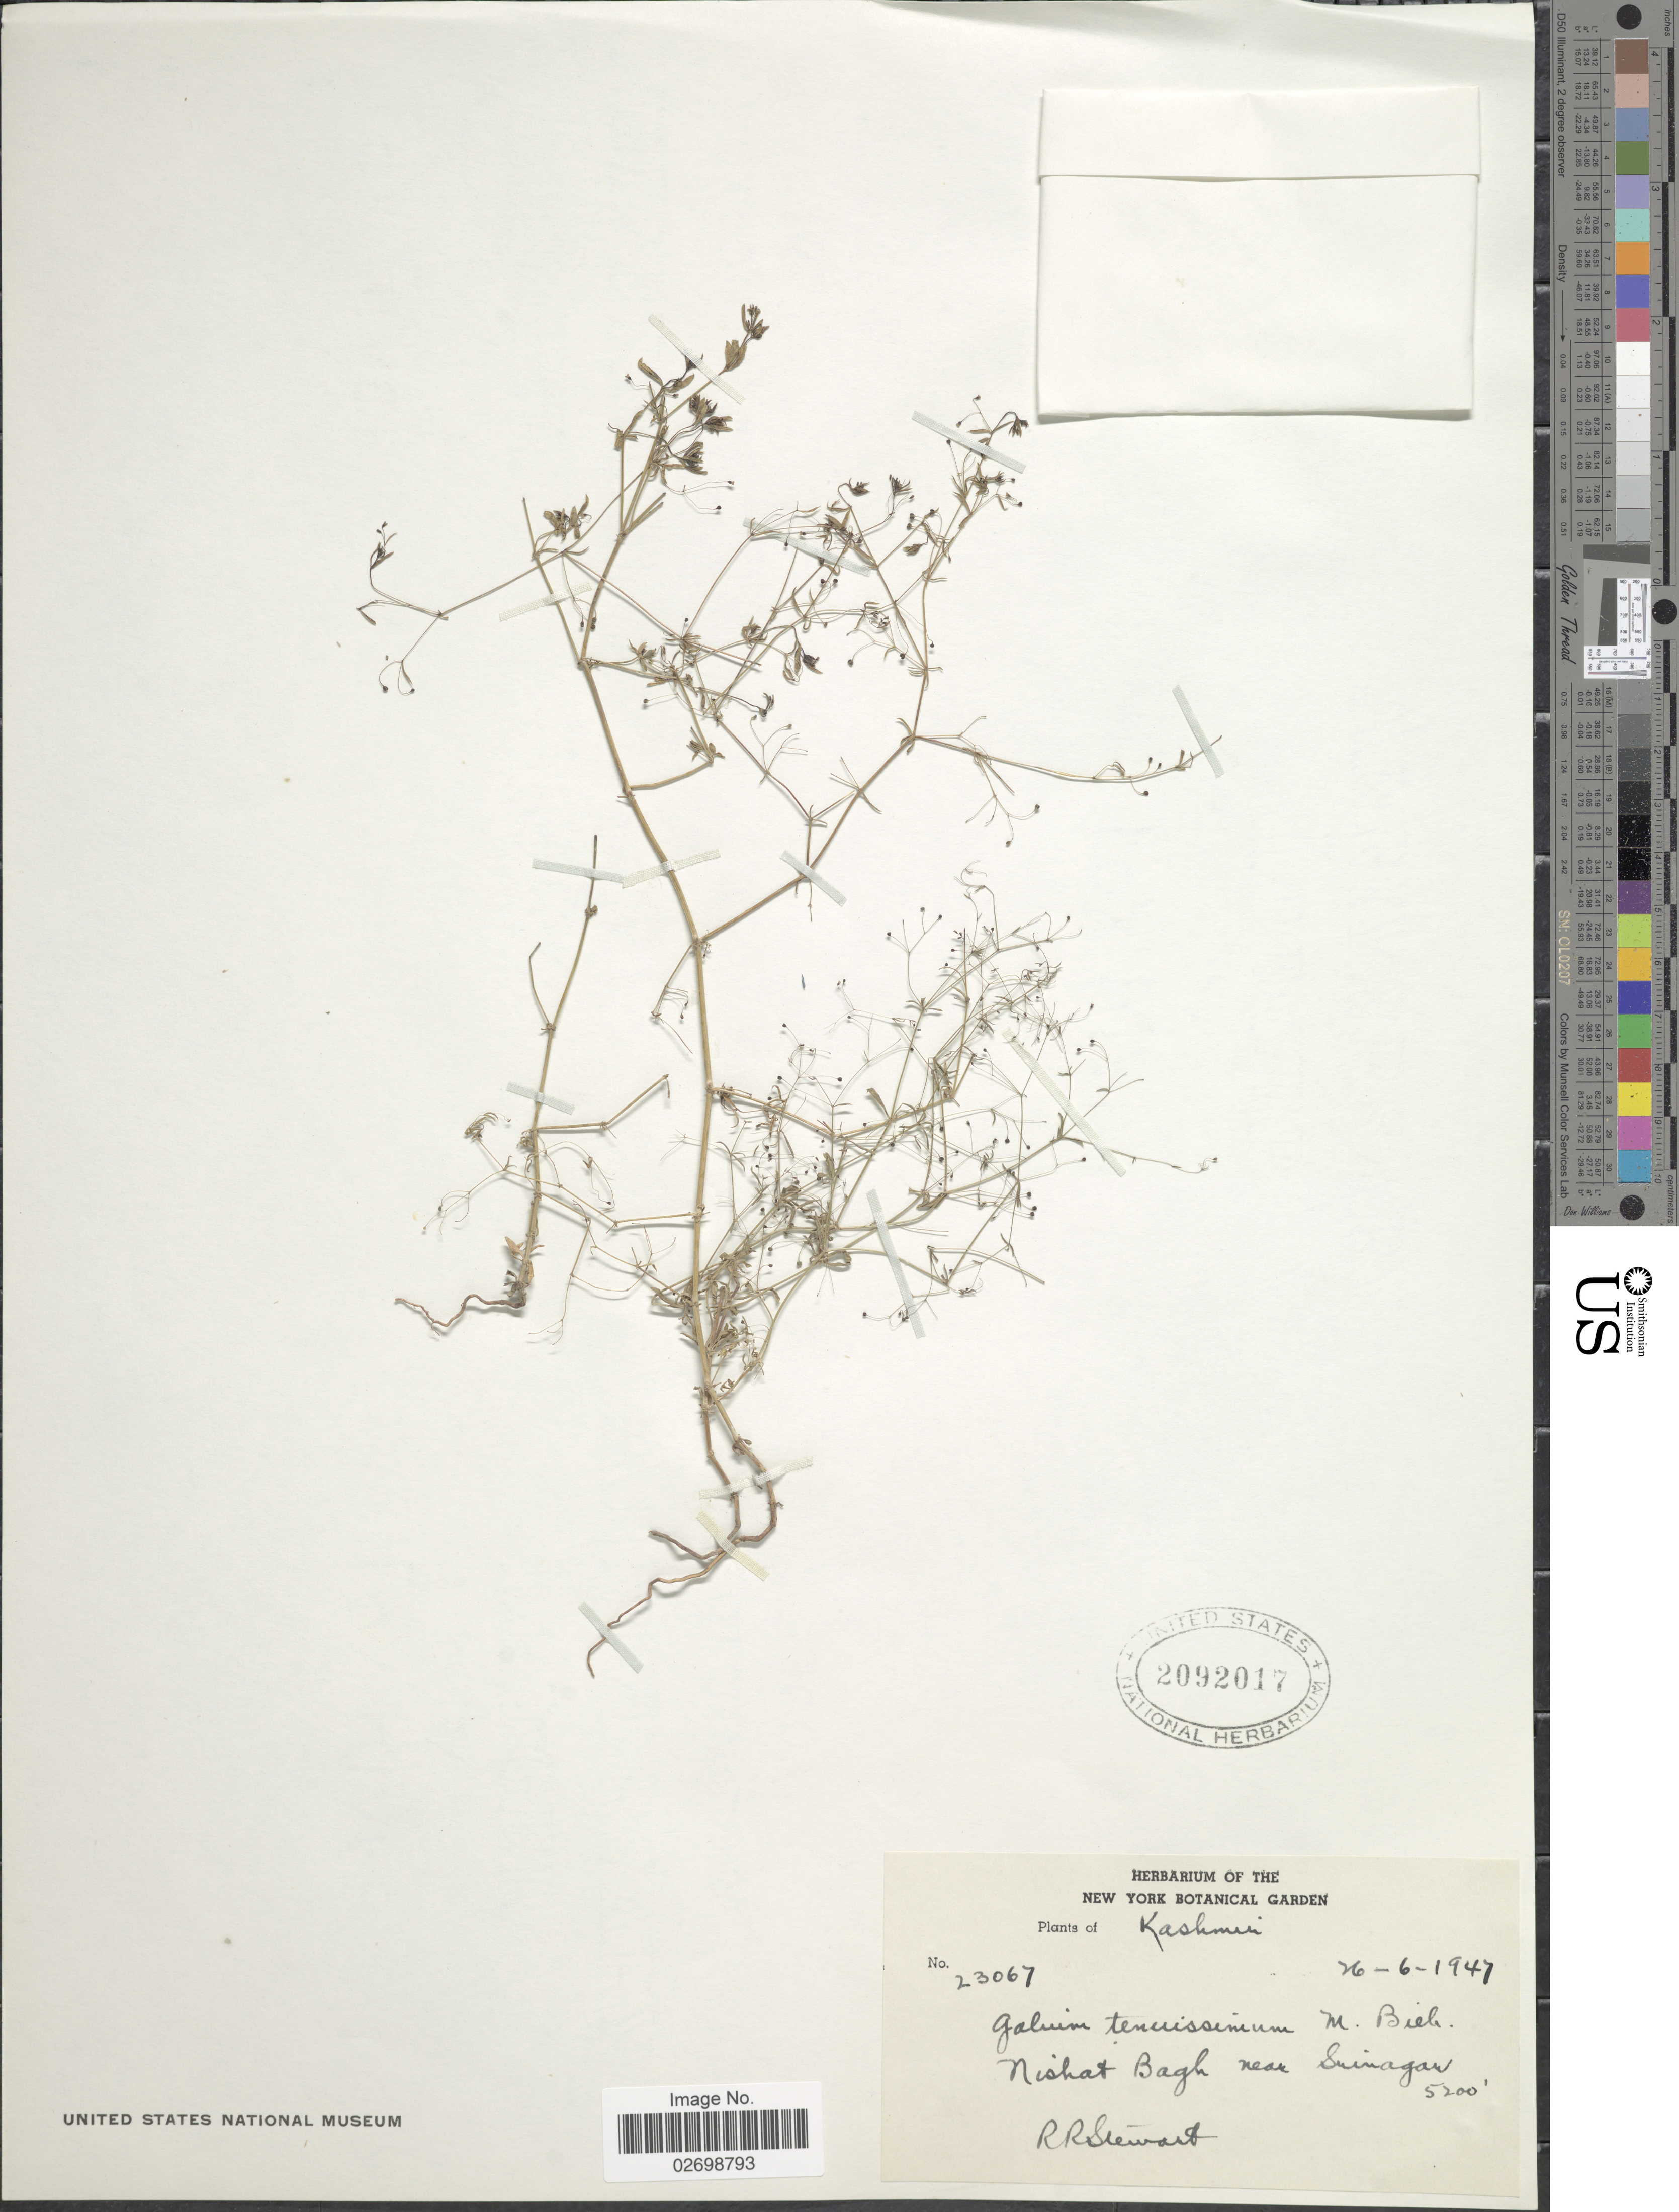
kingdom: Plantae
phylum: Tracheophyta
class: Magnoliopsida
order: Gentianales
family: Rubiaceae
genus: Galium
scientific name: Galium tenuissimum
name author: M. Bieb.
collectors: R. R. Stewart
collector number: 23067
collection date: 1947-06-26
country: India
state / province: Jammu and Kashmir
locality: Kashmir, Nishat Bagh near Srinagar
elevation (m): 1585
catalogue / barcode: US 2092017